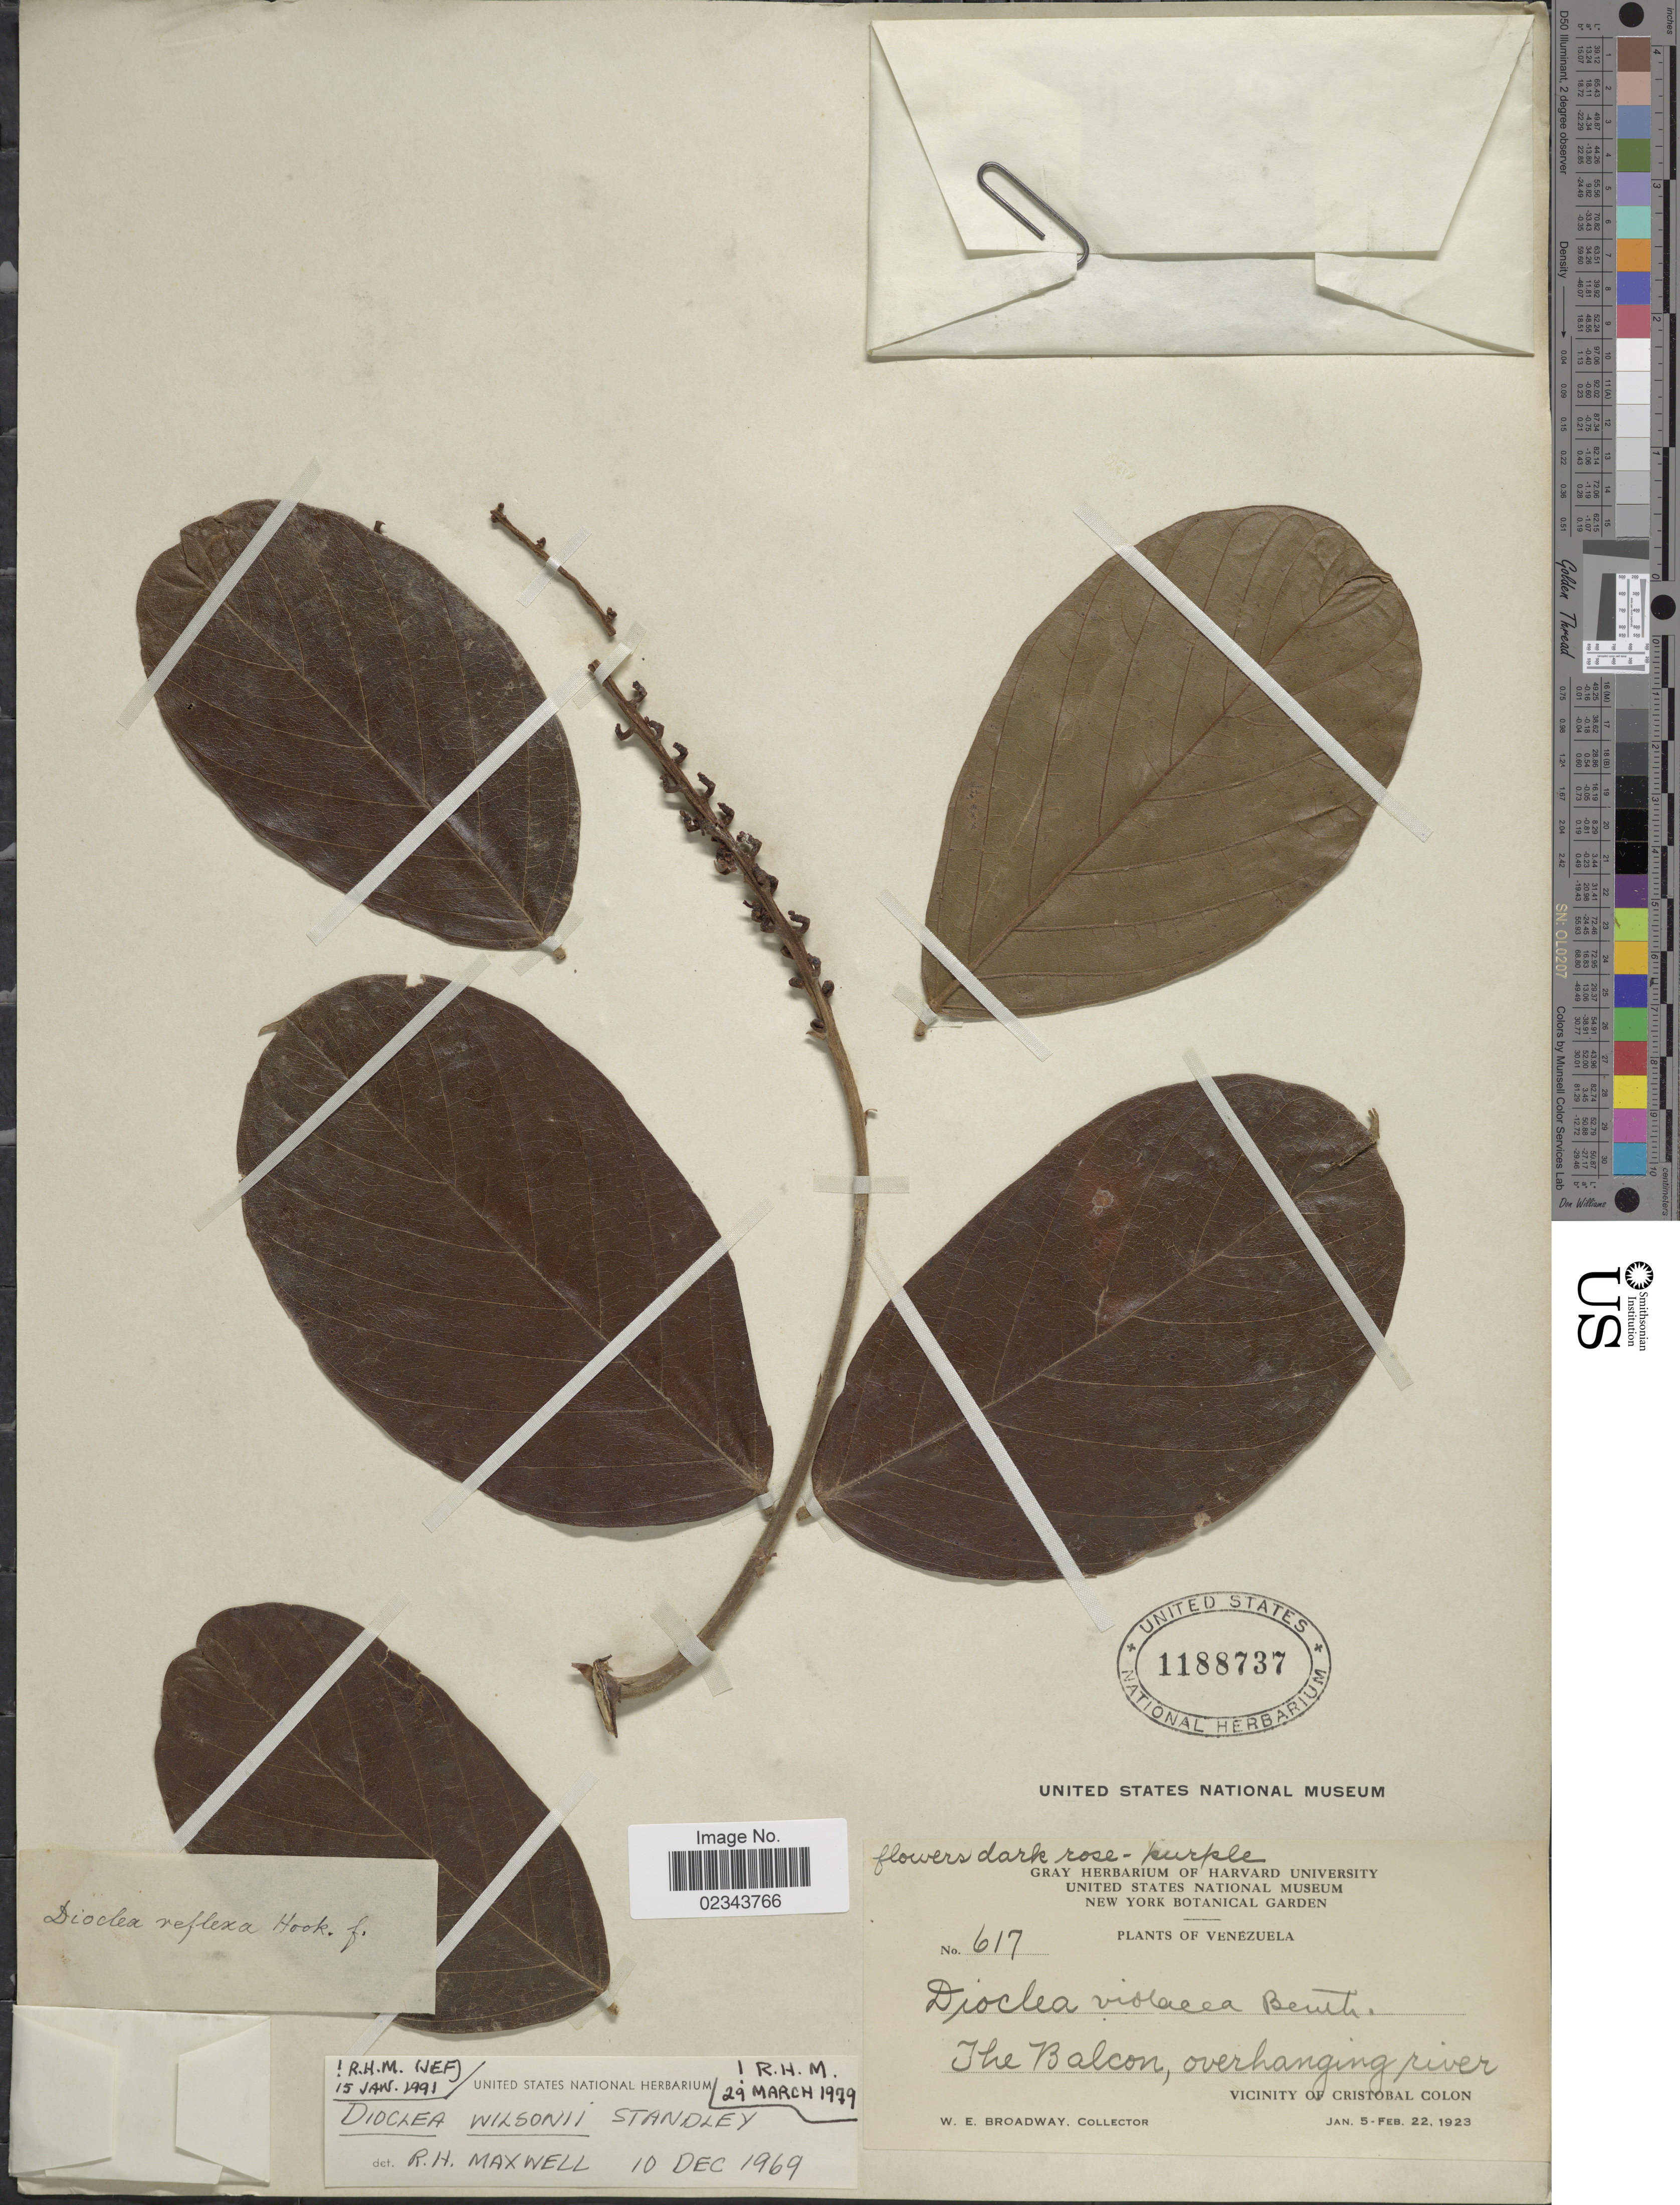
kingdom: Plantae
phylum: Tracheophyta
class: Magnoliopsida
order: Fabales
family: Fabaceae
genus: Macropsychanthus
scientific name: Macropsychanthus wilsonii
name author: (Standl.) L.P. Queiroz & Snak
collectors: W. E. Broadway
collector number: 617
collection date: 1923-01-05/1923-02-22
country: Venezuela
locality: The Balcon, overhanging river, Vicinity of Cristobal Colon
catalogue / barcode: US 1188737